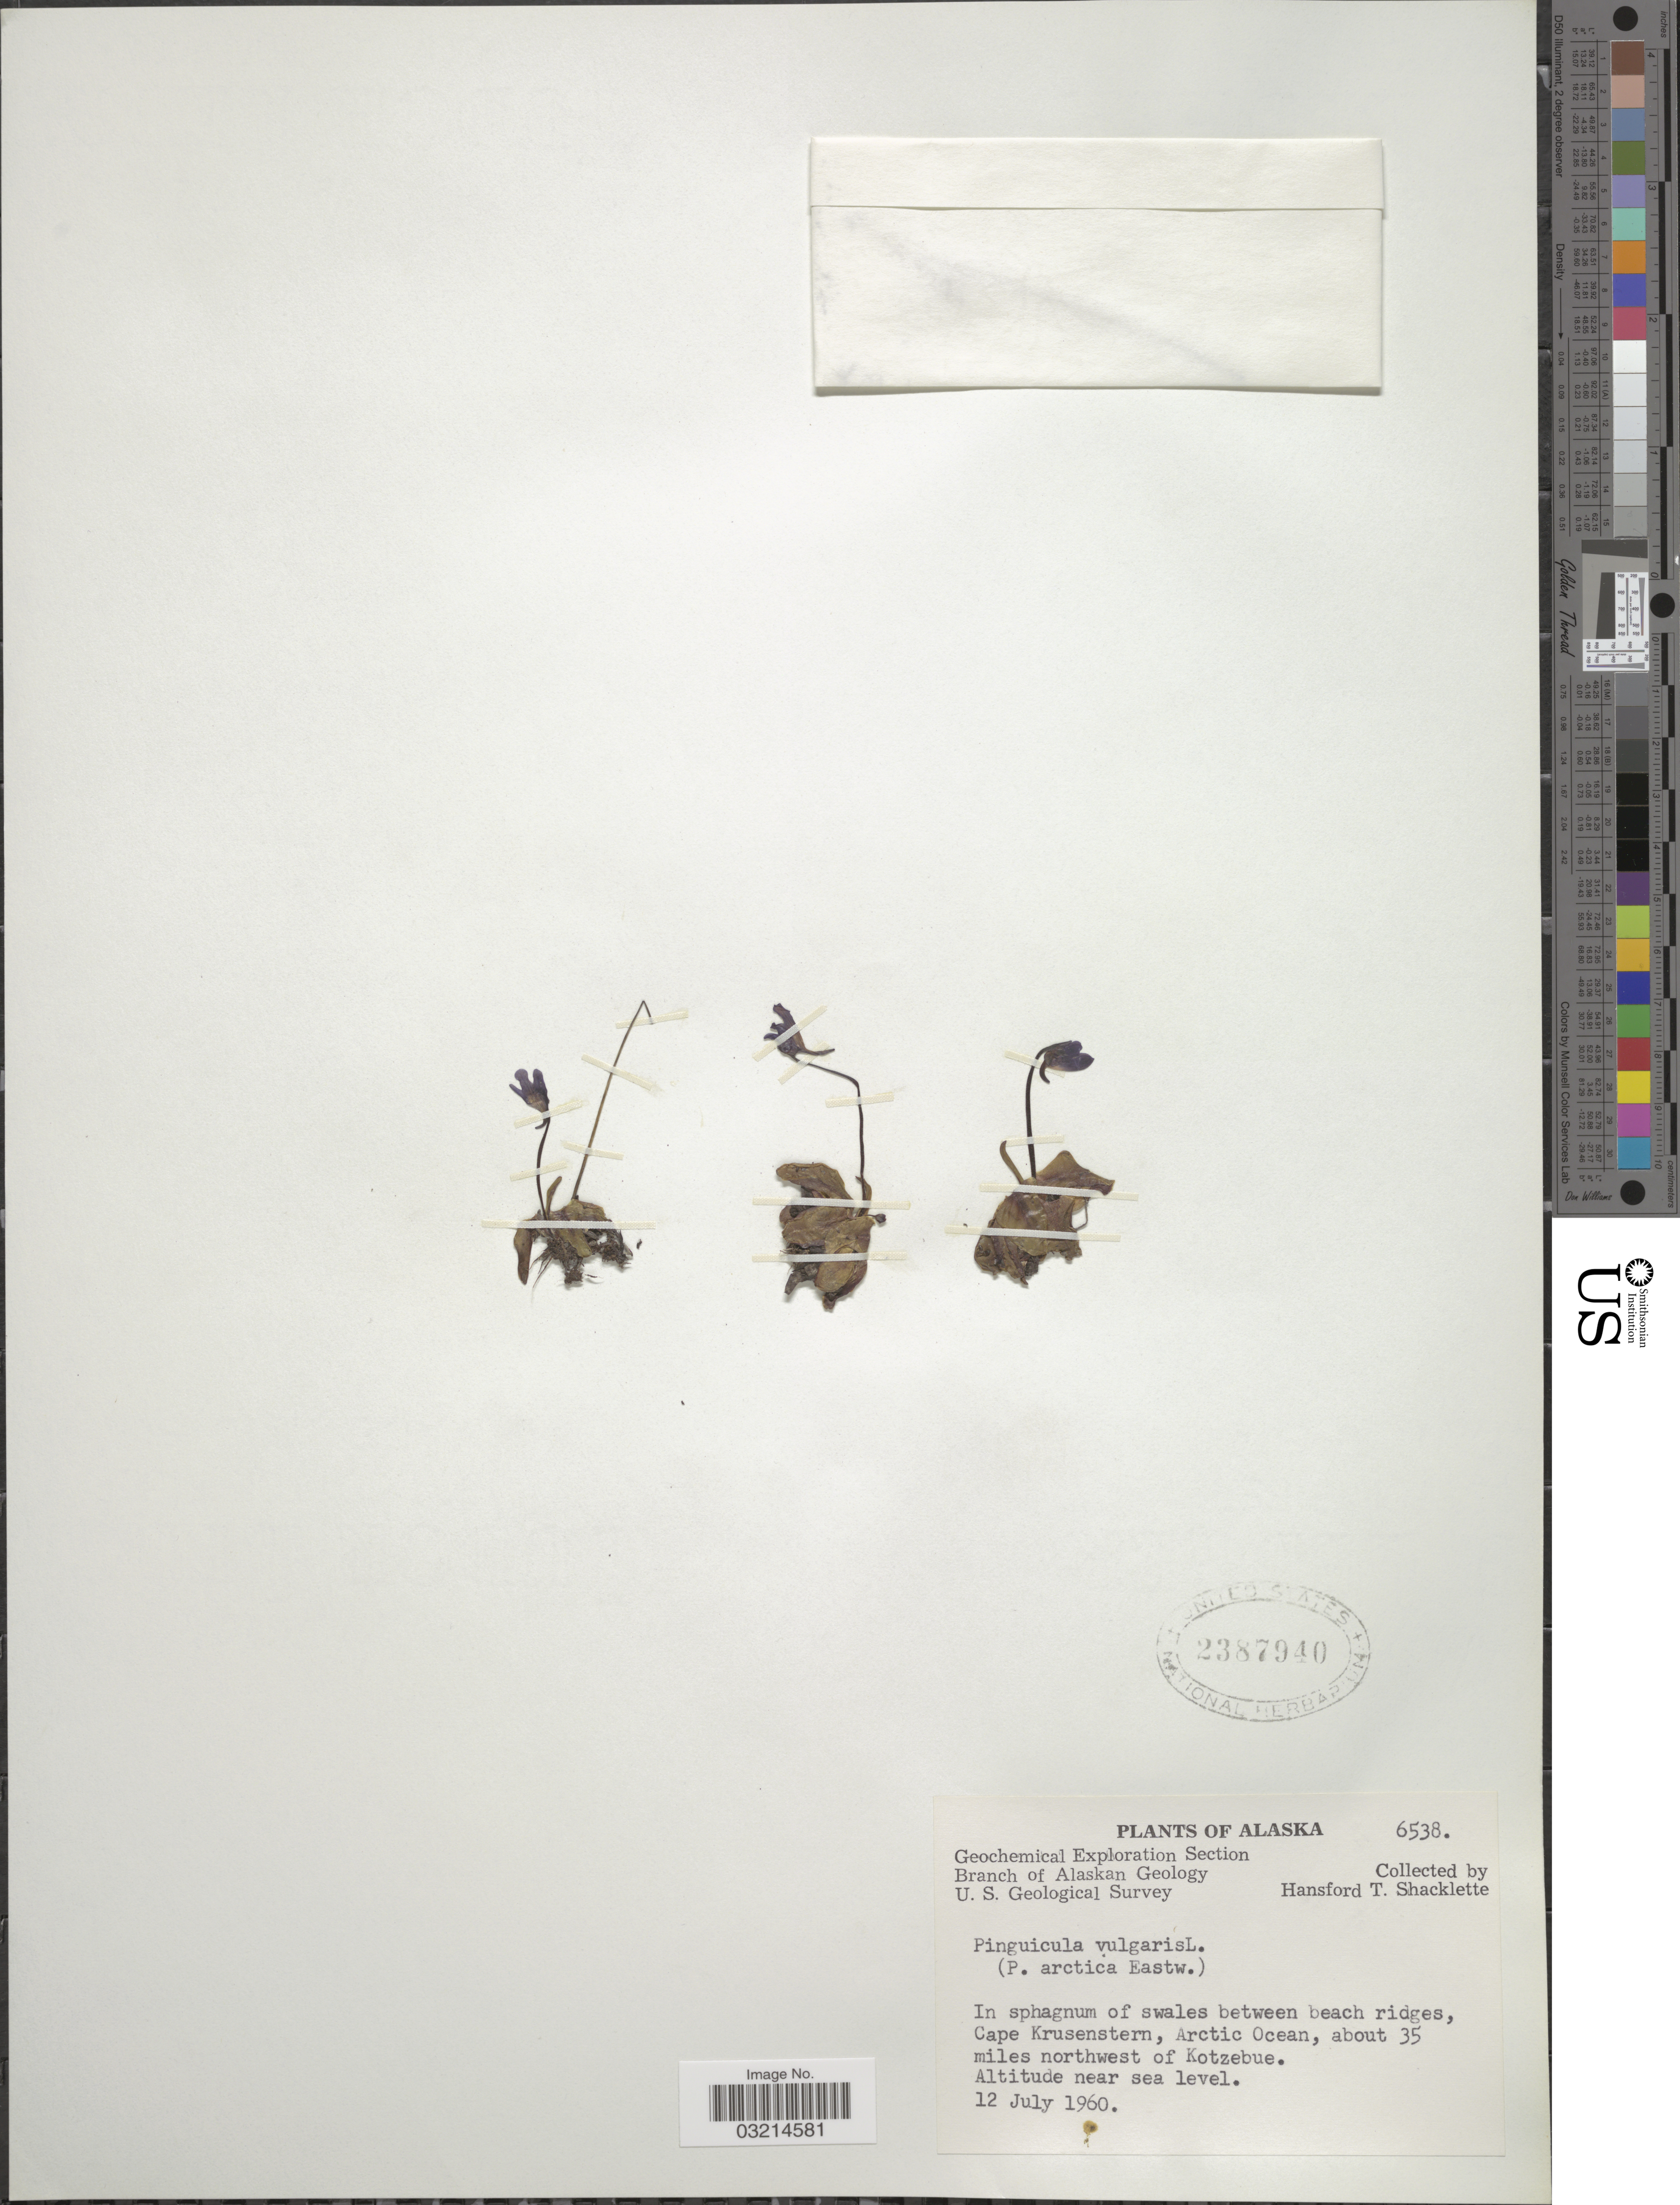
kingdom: Plantae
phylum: Tracheophyta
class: Magnoliopsida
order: Lamiales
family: Lentibulariaceae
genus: Pinguicula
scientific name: Pinguicula vulgaris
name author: L.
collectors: H. Shacklette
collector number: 6538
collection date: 1960-07-12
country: United States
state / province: Alaska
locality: In sphagnum of swales between beach ridges, Cape Krusenstern, Arctic Ocean, about 35 miles northwest of Kotzebue.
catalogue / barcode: US 2387940